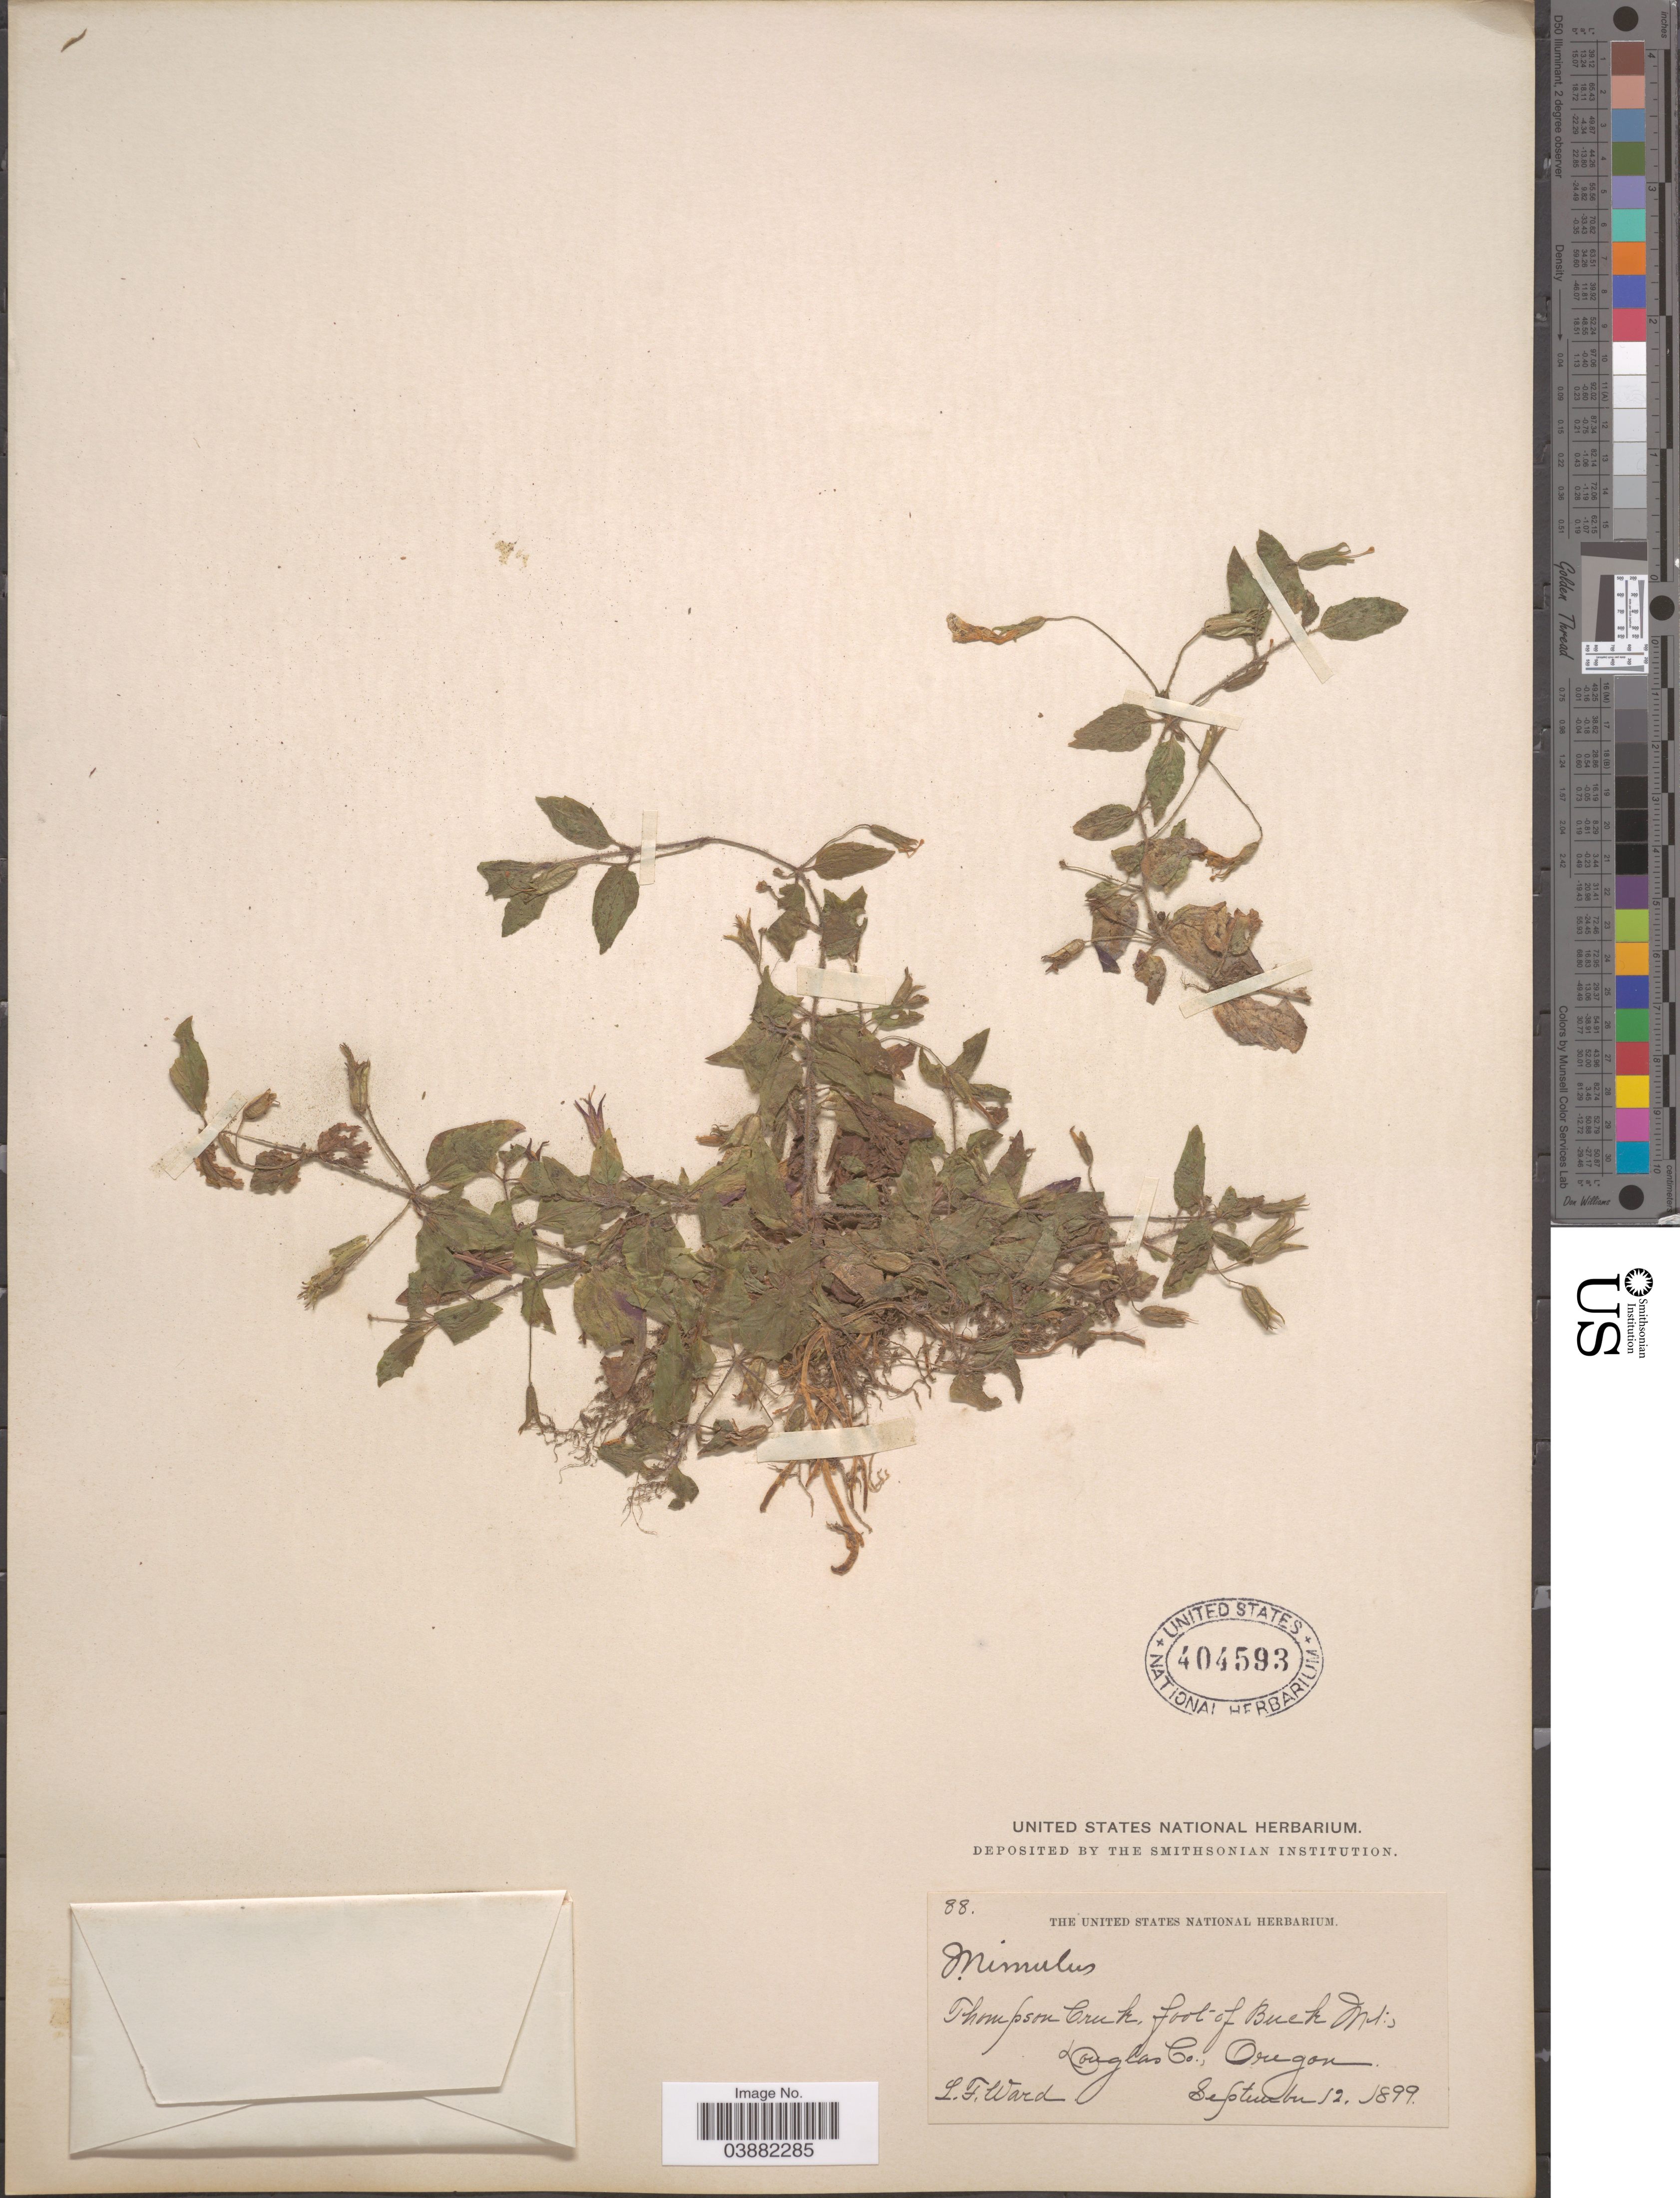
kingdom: Plantae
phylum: Tracheophyta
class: Magnoliopsida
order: Lamiales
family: Phrymaceae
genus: Mimulus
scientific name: Mimulus moschatus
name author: Douglas ex Lindl.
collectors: L. Ward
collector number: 88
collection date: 1899-09-12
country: United States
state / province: Oregon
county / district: Douglas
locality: Thompson Creek, foot of Buck Mts, Douglas Co.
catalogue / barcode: US 404593